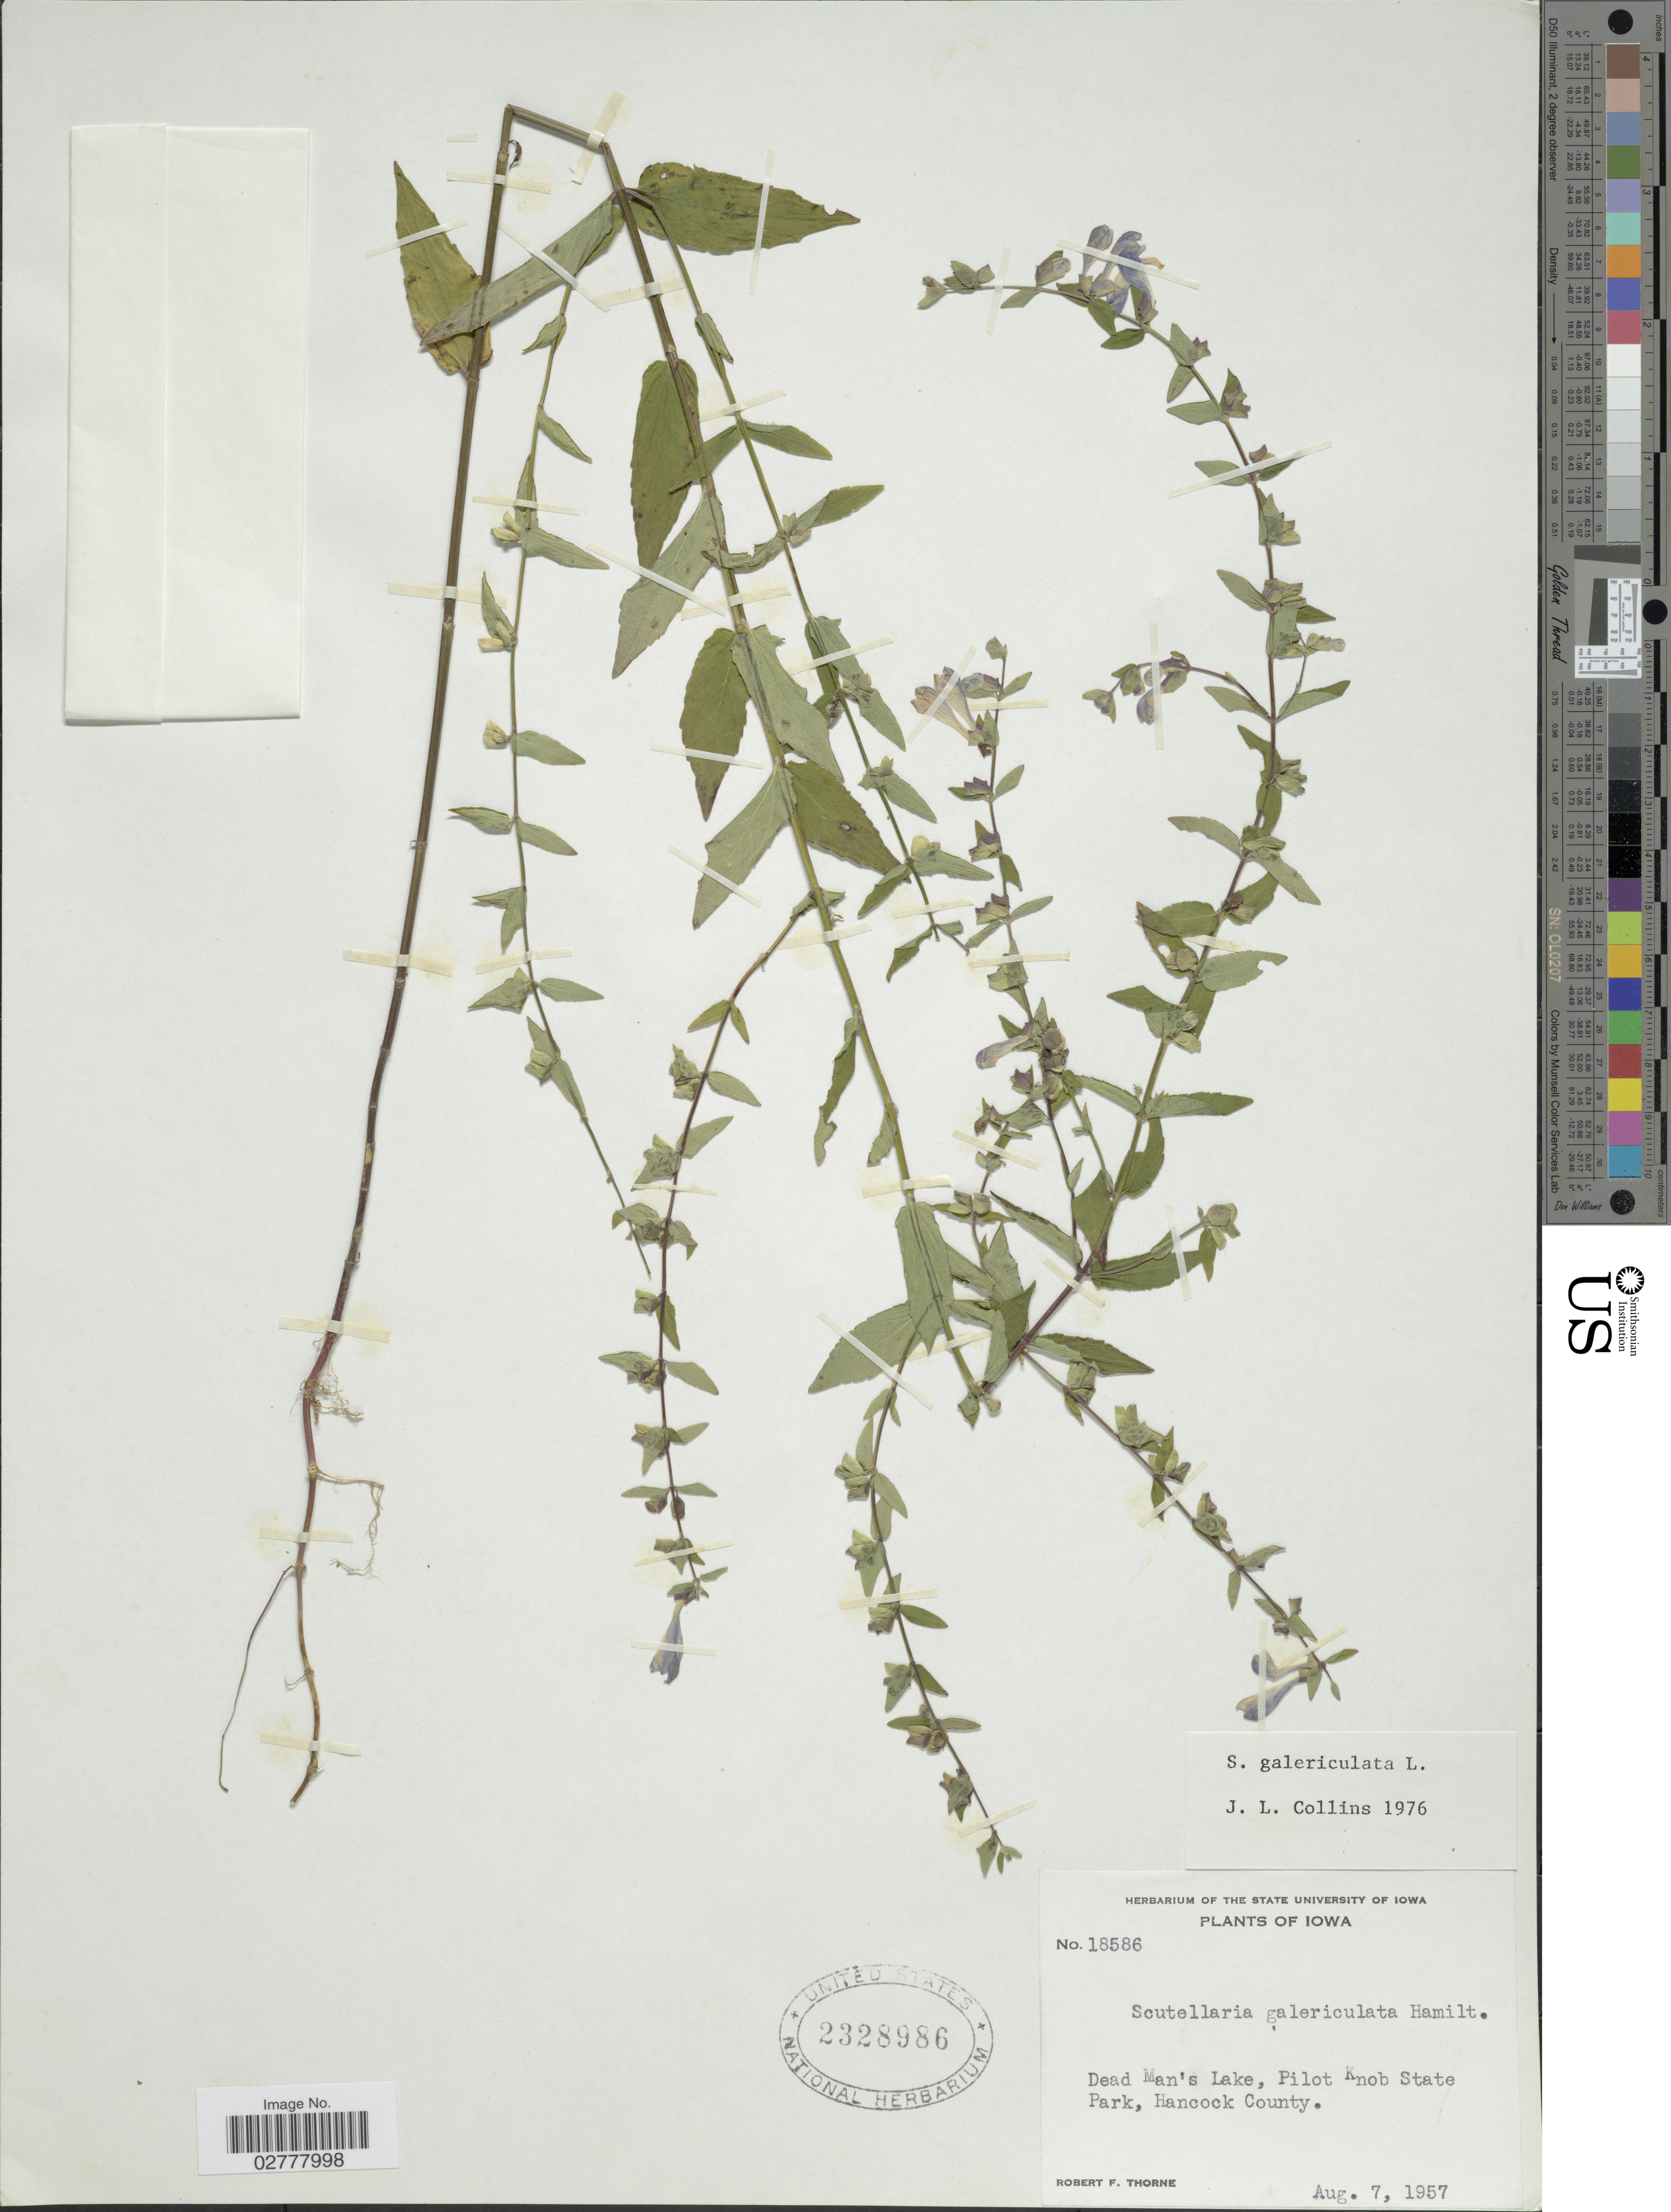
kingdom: Plantae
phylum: Tracheophyta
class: Magnoliopsida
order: Lamiales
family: Lamiaceae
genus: Scutellaria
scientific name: Scutellaria galericulata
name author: L.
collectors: R. F. Thorne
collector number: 18586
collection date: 1957-08-07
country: United States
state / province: Iowa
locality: Dead Man's Lake, Pilot Knob State Park, Hancock County.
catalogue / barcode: US 2328986